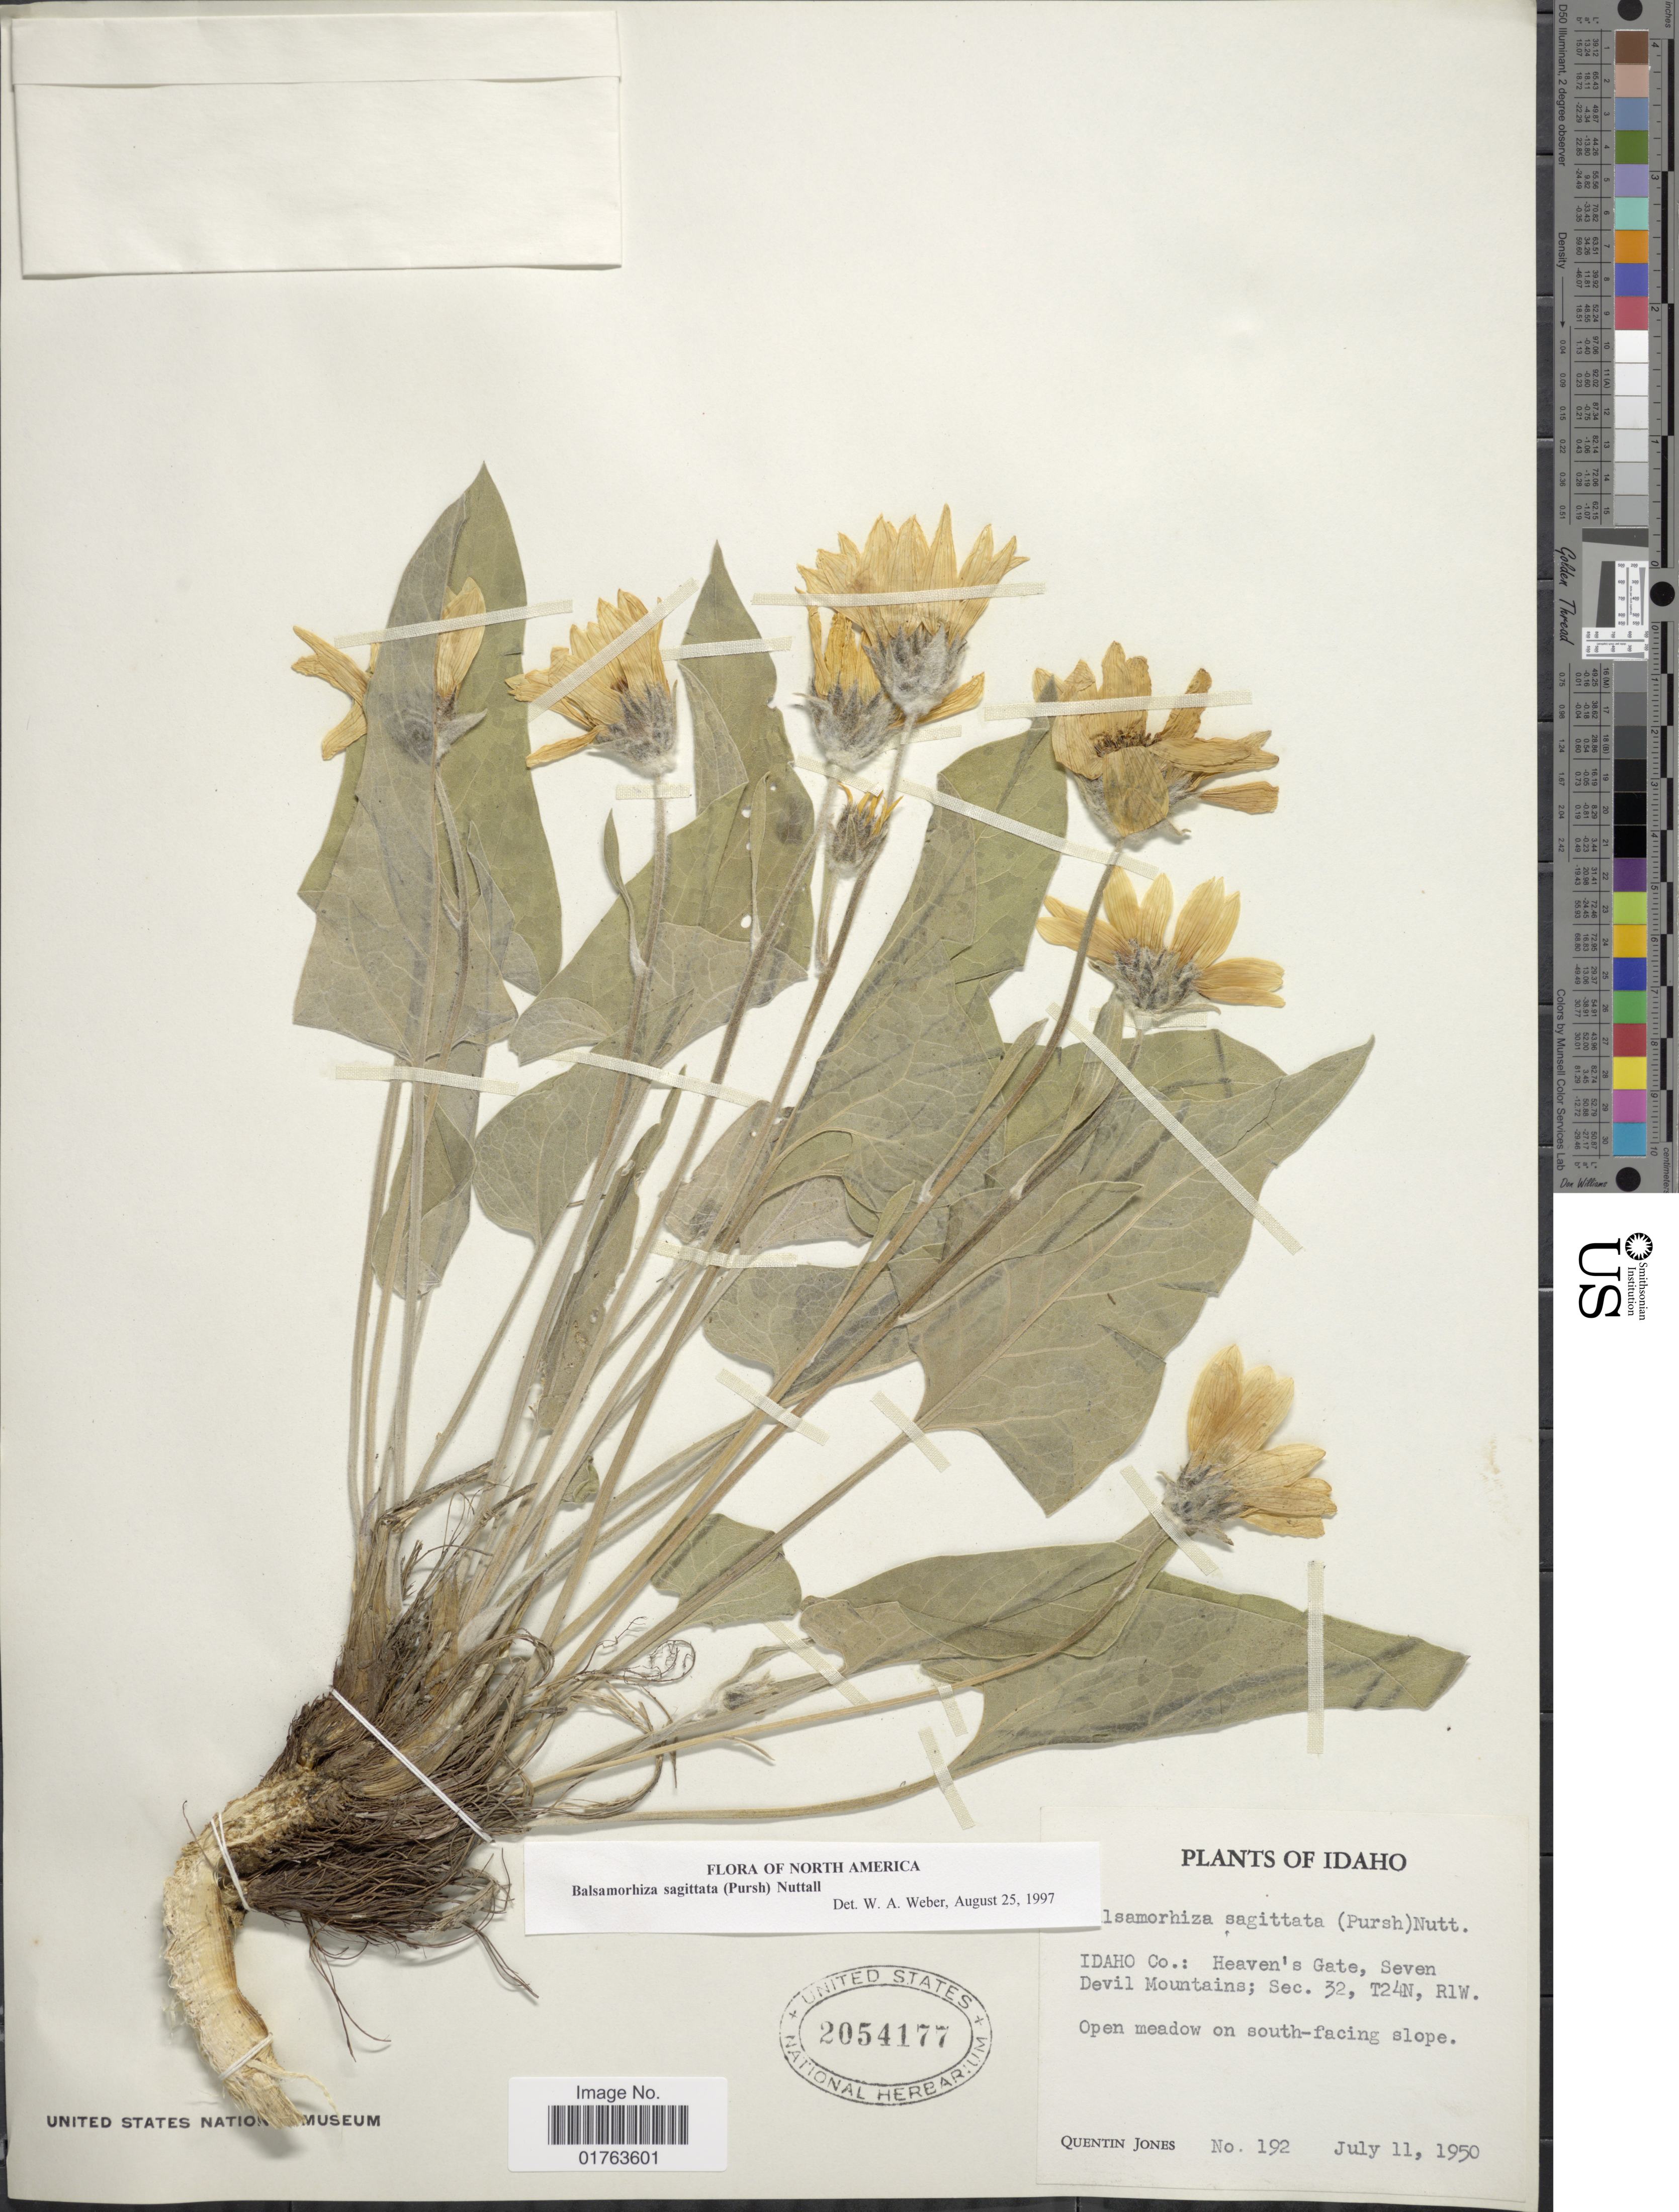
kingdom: Plantae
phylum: Tracheophyta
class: Magnoliopsida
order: Asterales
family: Asteraceae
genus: Balsamorhiza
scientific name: Balsamorhiza sagittata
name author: (Pursh) Nutt.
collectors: Q. Jones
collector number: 192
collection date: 1950-07-11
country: United States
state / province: Idaho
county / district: Idaho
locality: Heaven's Gate, Seven Devil Mountains: Sec. 32, T24N, R1W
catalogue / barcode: US 2054177